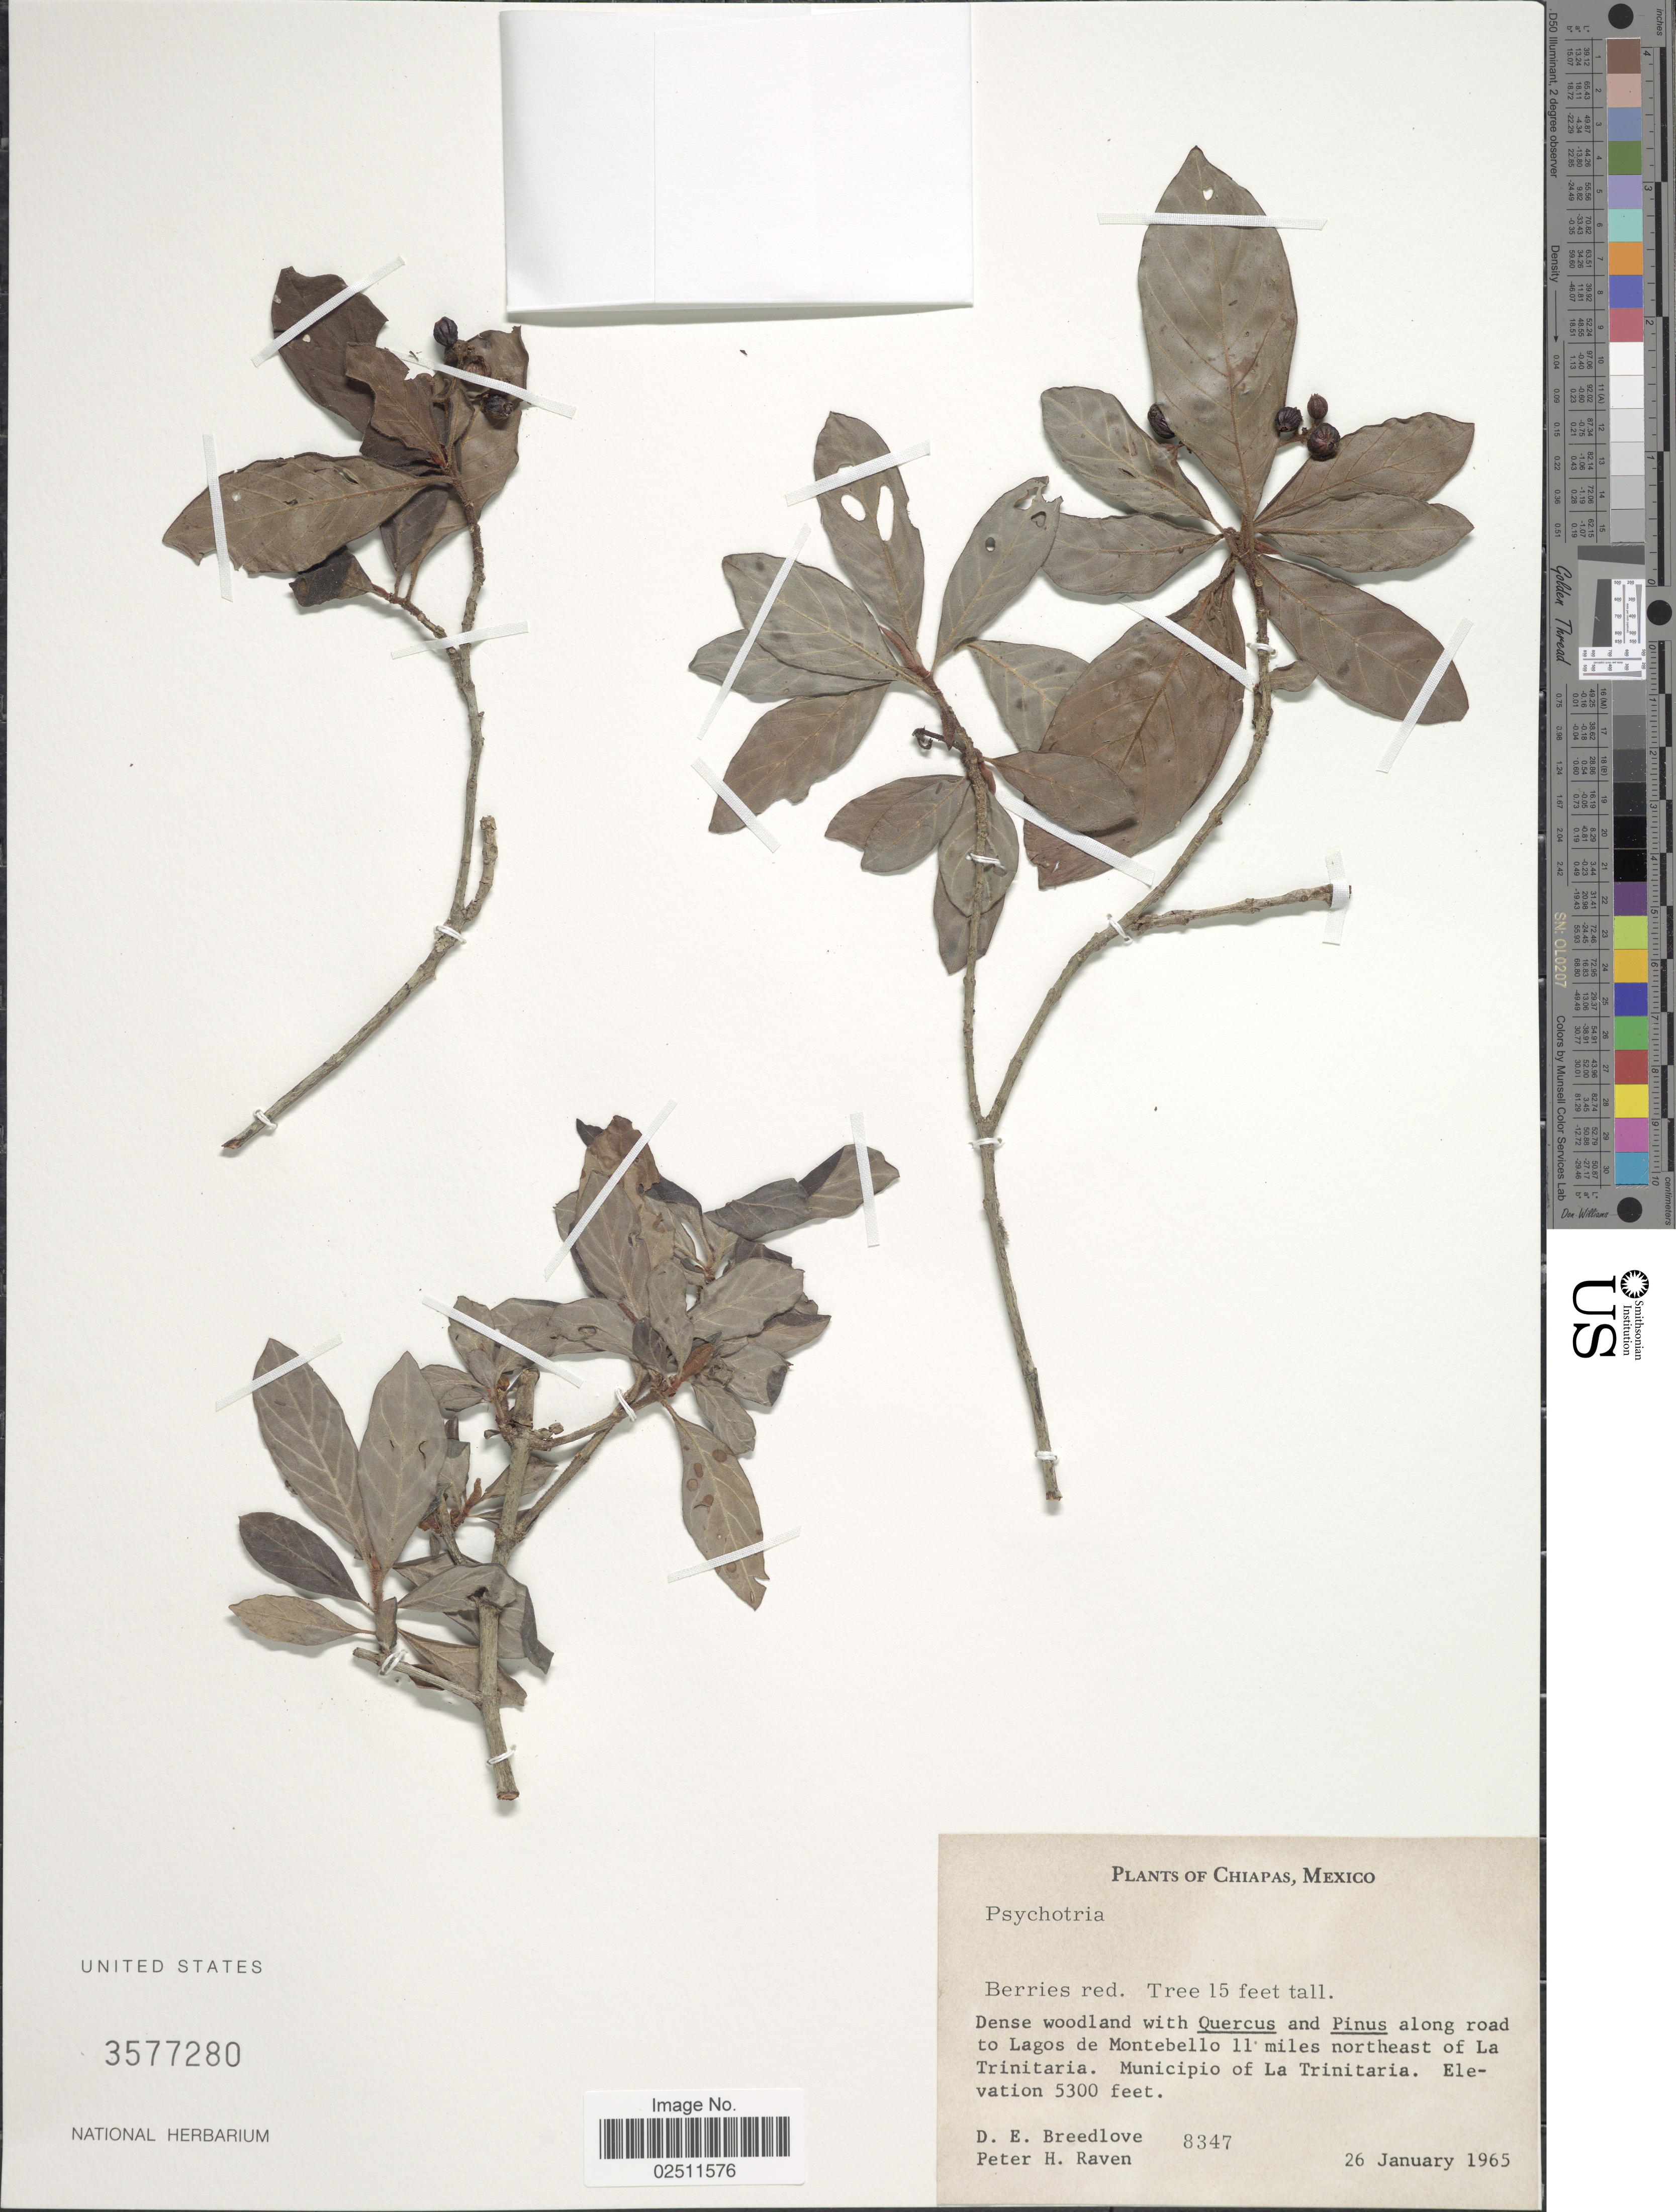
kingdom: Plantae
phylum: Tracheophyta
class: Magnoliopsida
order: Gentianales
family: Rubiaceae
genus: Psychotria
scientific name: Psychotria sp.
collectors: D. E. Breedlove & P. Raven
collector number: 8347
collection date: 1965-01-26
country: Mexico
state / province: Chiapas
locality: Along road to Lagos de Montebello 11 miles northeast of La Trinitaria. Municipio of La Trinitaria.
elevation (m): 1615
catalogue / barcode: US 3577280